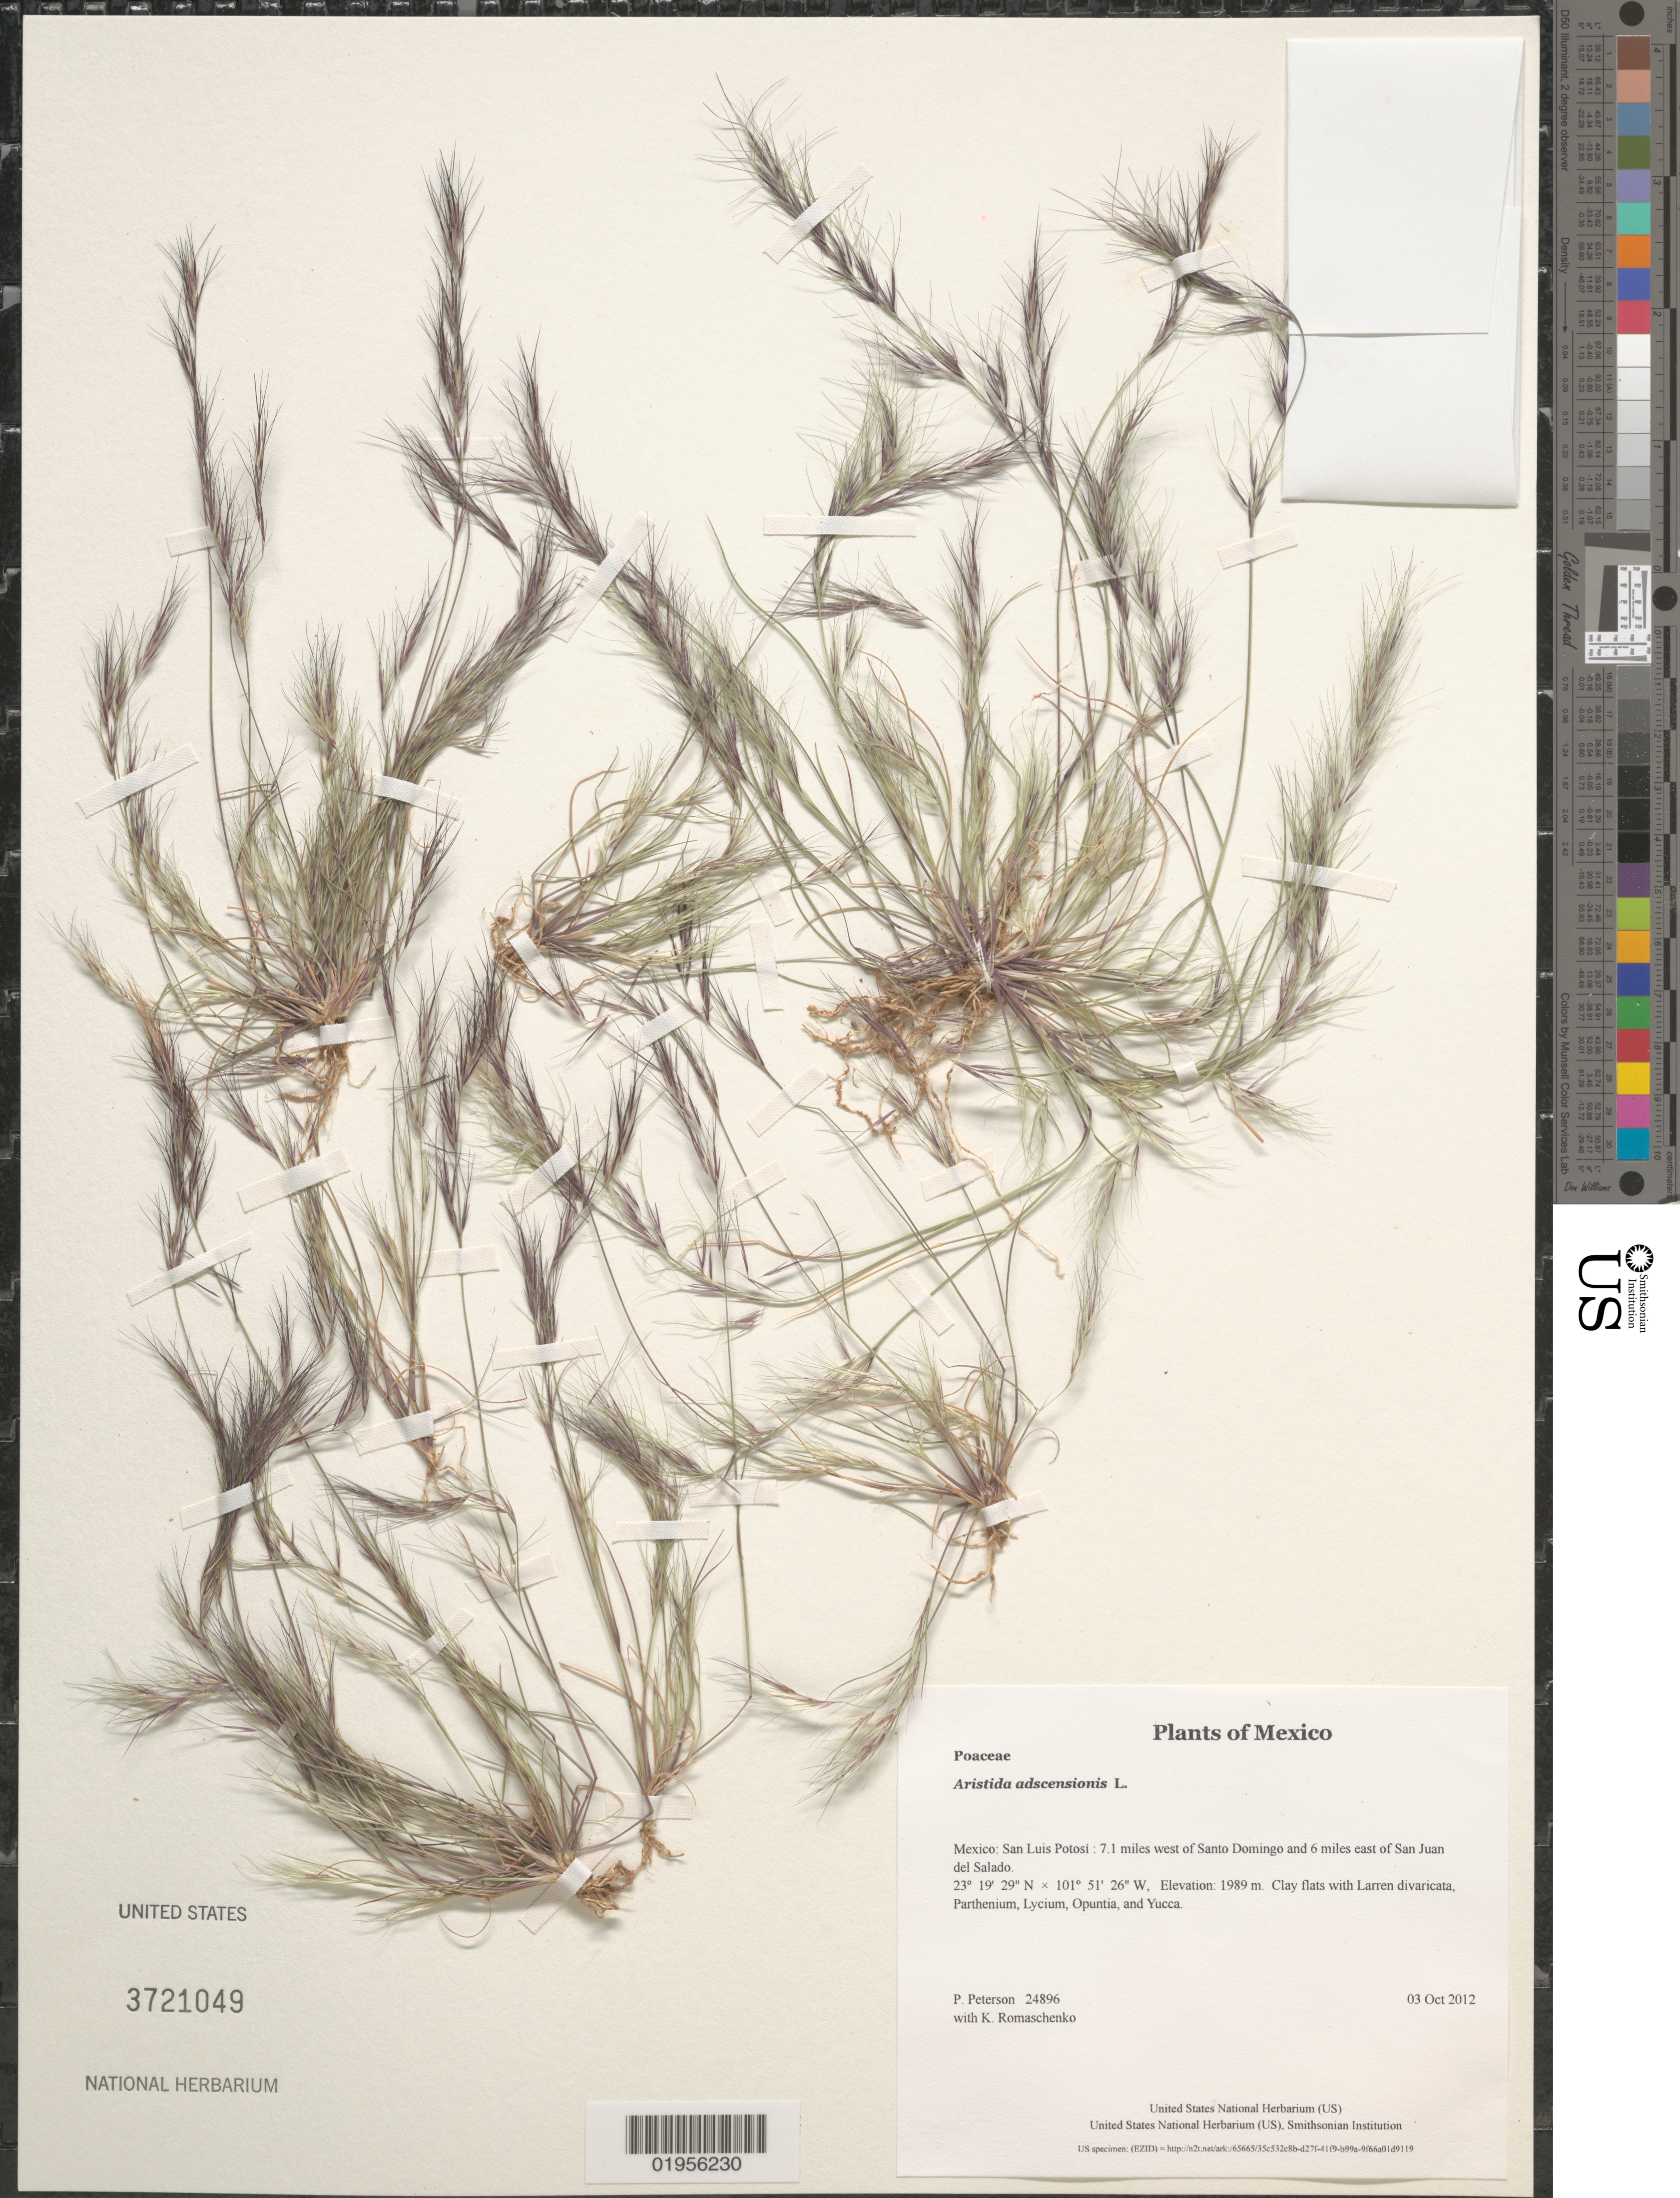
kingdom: Plantae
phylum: Tracheophyta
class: Liliopsida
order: Poales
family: Poaceae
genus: Aristida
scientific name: Aristida adscensionis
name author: L.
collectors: P. M. Peterson & K. Romaschenko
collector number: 24896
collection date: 2012-10-03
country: Mexico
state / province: San Luis Potosí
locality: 7.1 miles west of Santo Domingo and 6 miles east of San Juan del Salado.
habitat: Clay flats with Larren divaricata, Parthenium, Lycium, Opuntia, and Yucca.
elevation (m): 1989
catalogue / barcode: US 3721049